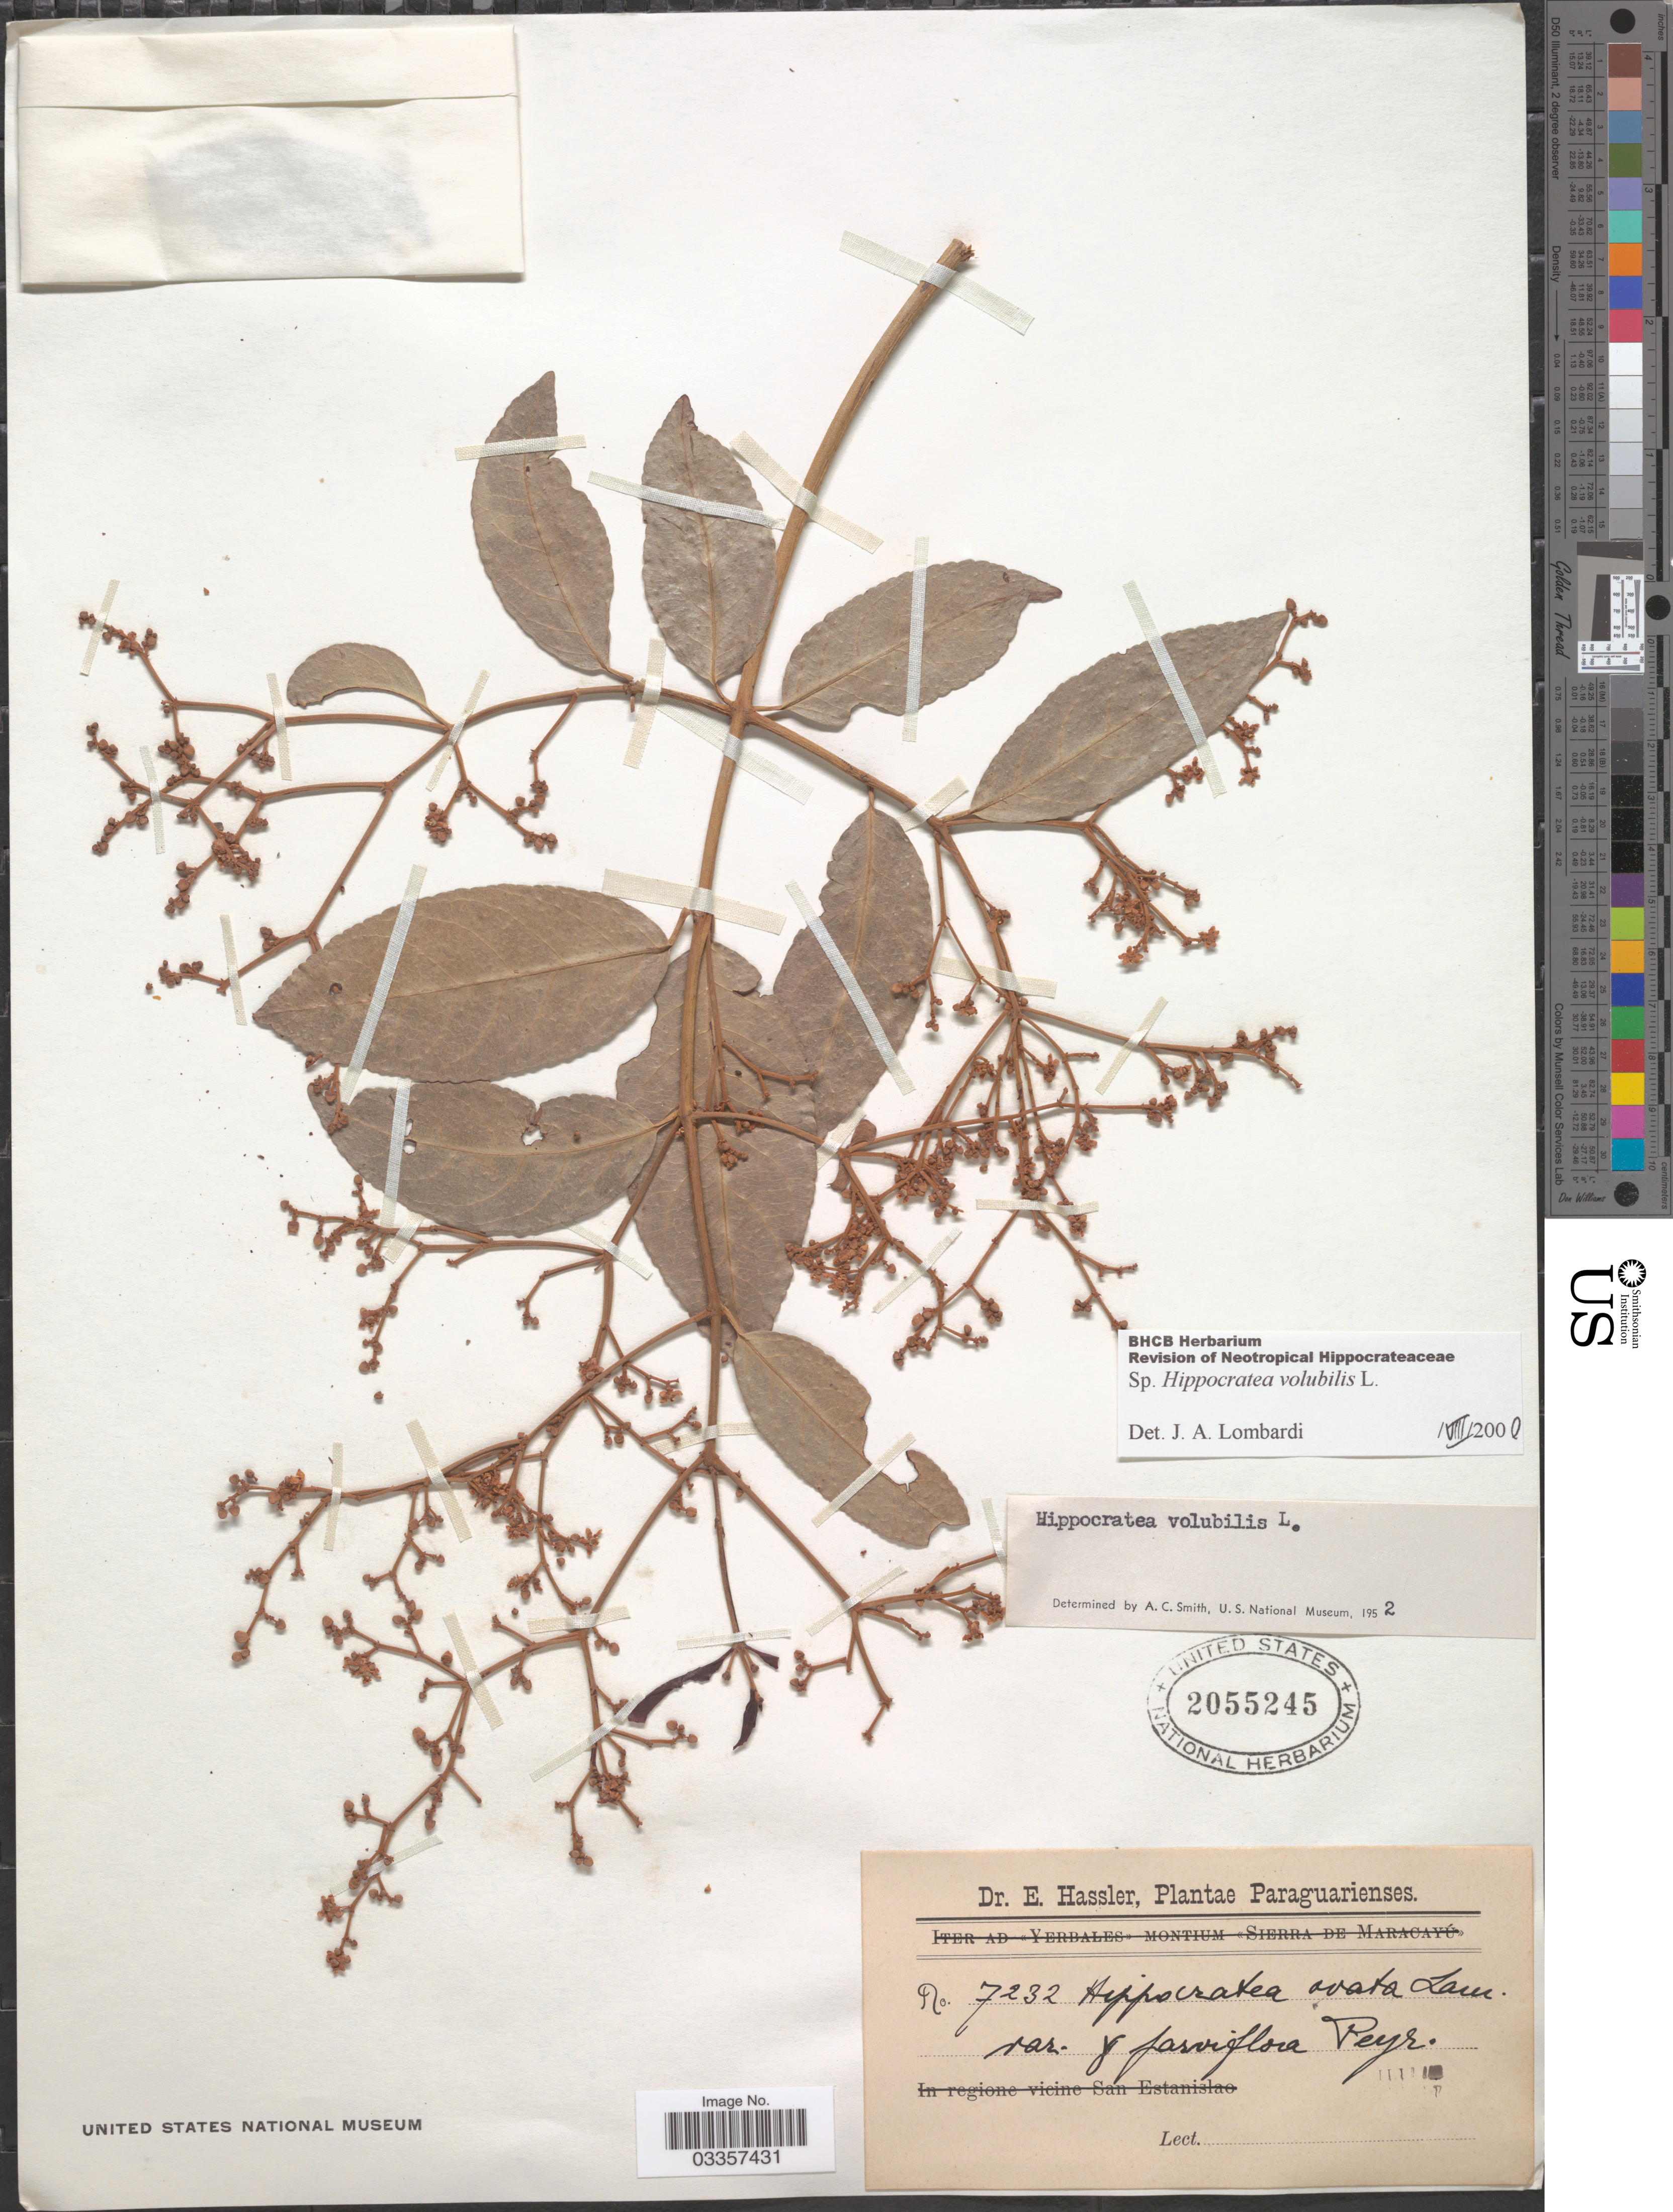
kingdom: Plantae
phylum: Tracheophyta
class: Magnoliopsida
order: Celastrales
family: Celastraceae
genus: Hippocratea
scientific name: Hippocratea volubilis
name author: L.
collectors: E. Hassler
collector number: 7232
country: Paraguay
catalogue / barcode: US 2055245